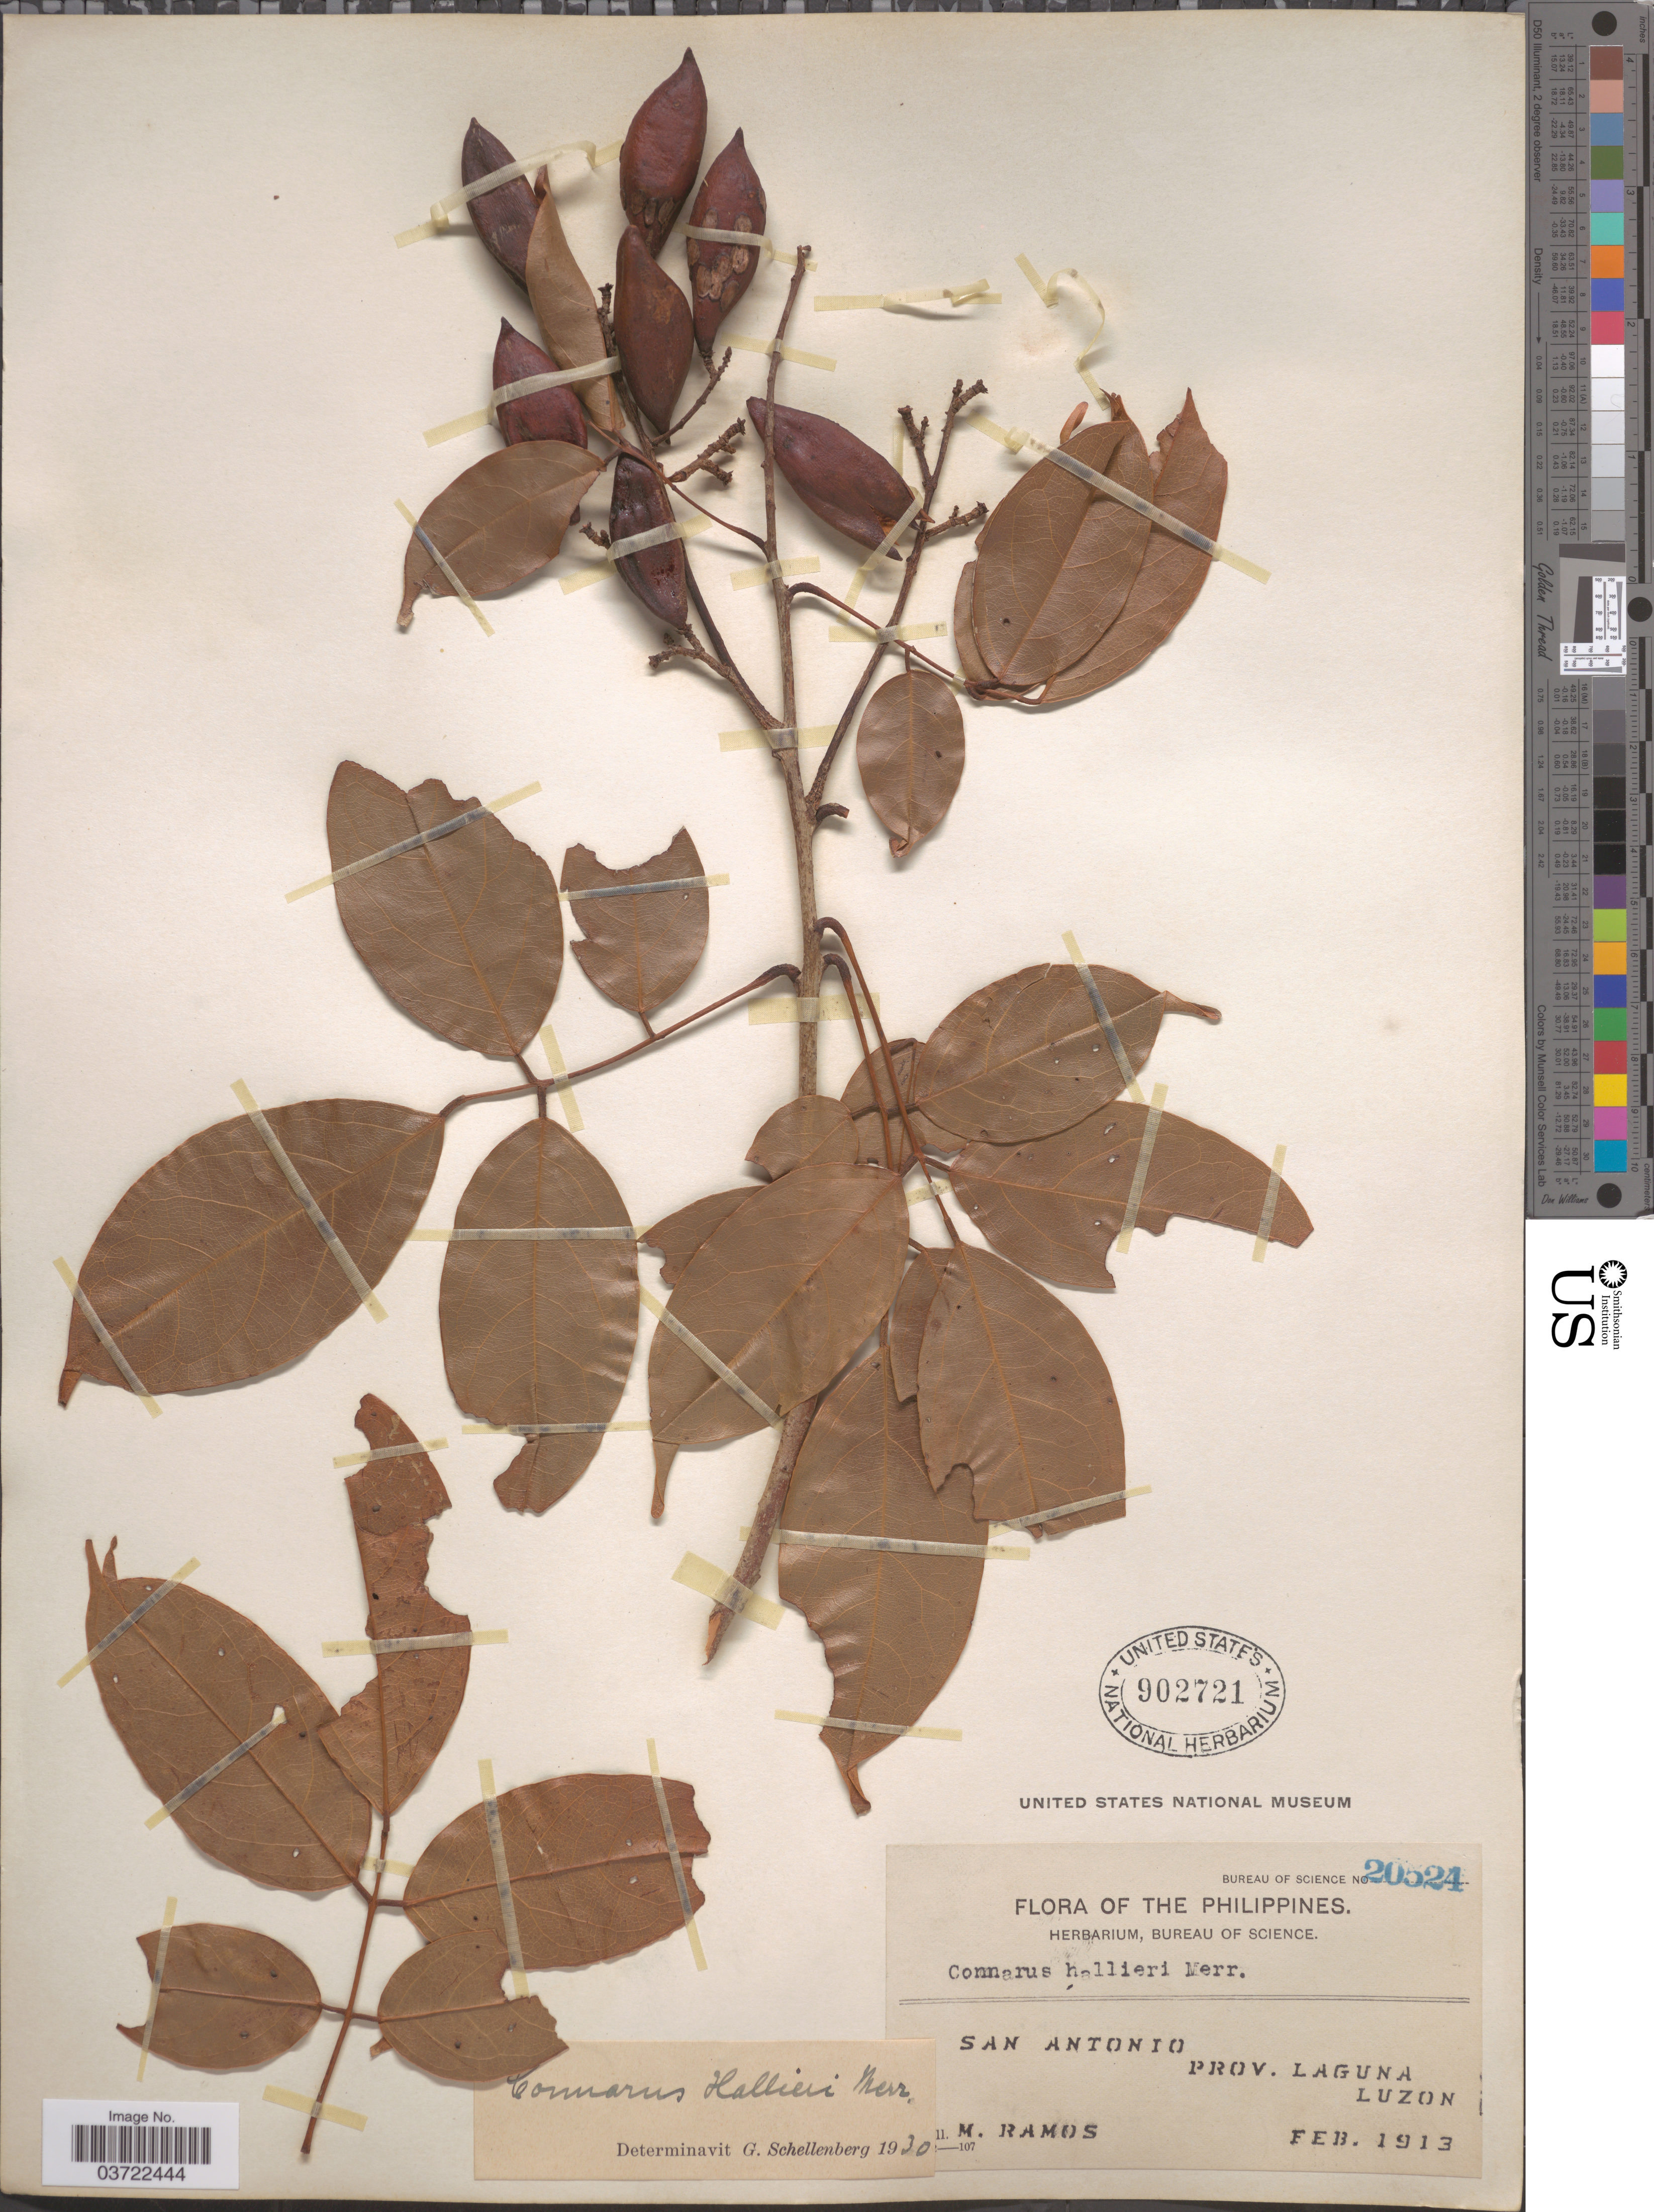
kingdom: Plantae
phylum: Tracheophyta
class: Magnoliopsida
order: Oxalidales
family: Connaraceae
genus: Connarus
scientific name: Connarus hallieri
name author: Merr.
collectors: M. Ramos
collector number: Bureau of Science 20524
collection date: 1913-02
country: Philippines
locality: San Antonio, Prov. Laguna Luzon.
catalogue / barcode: US 902721